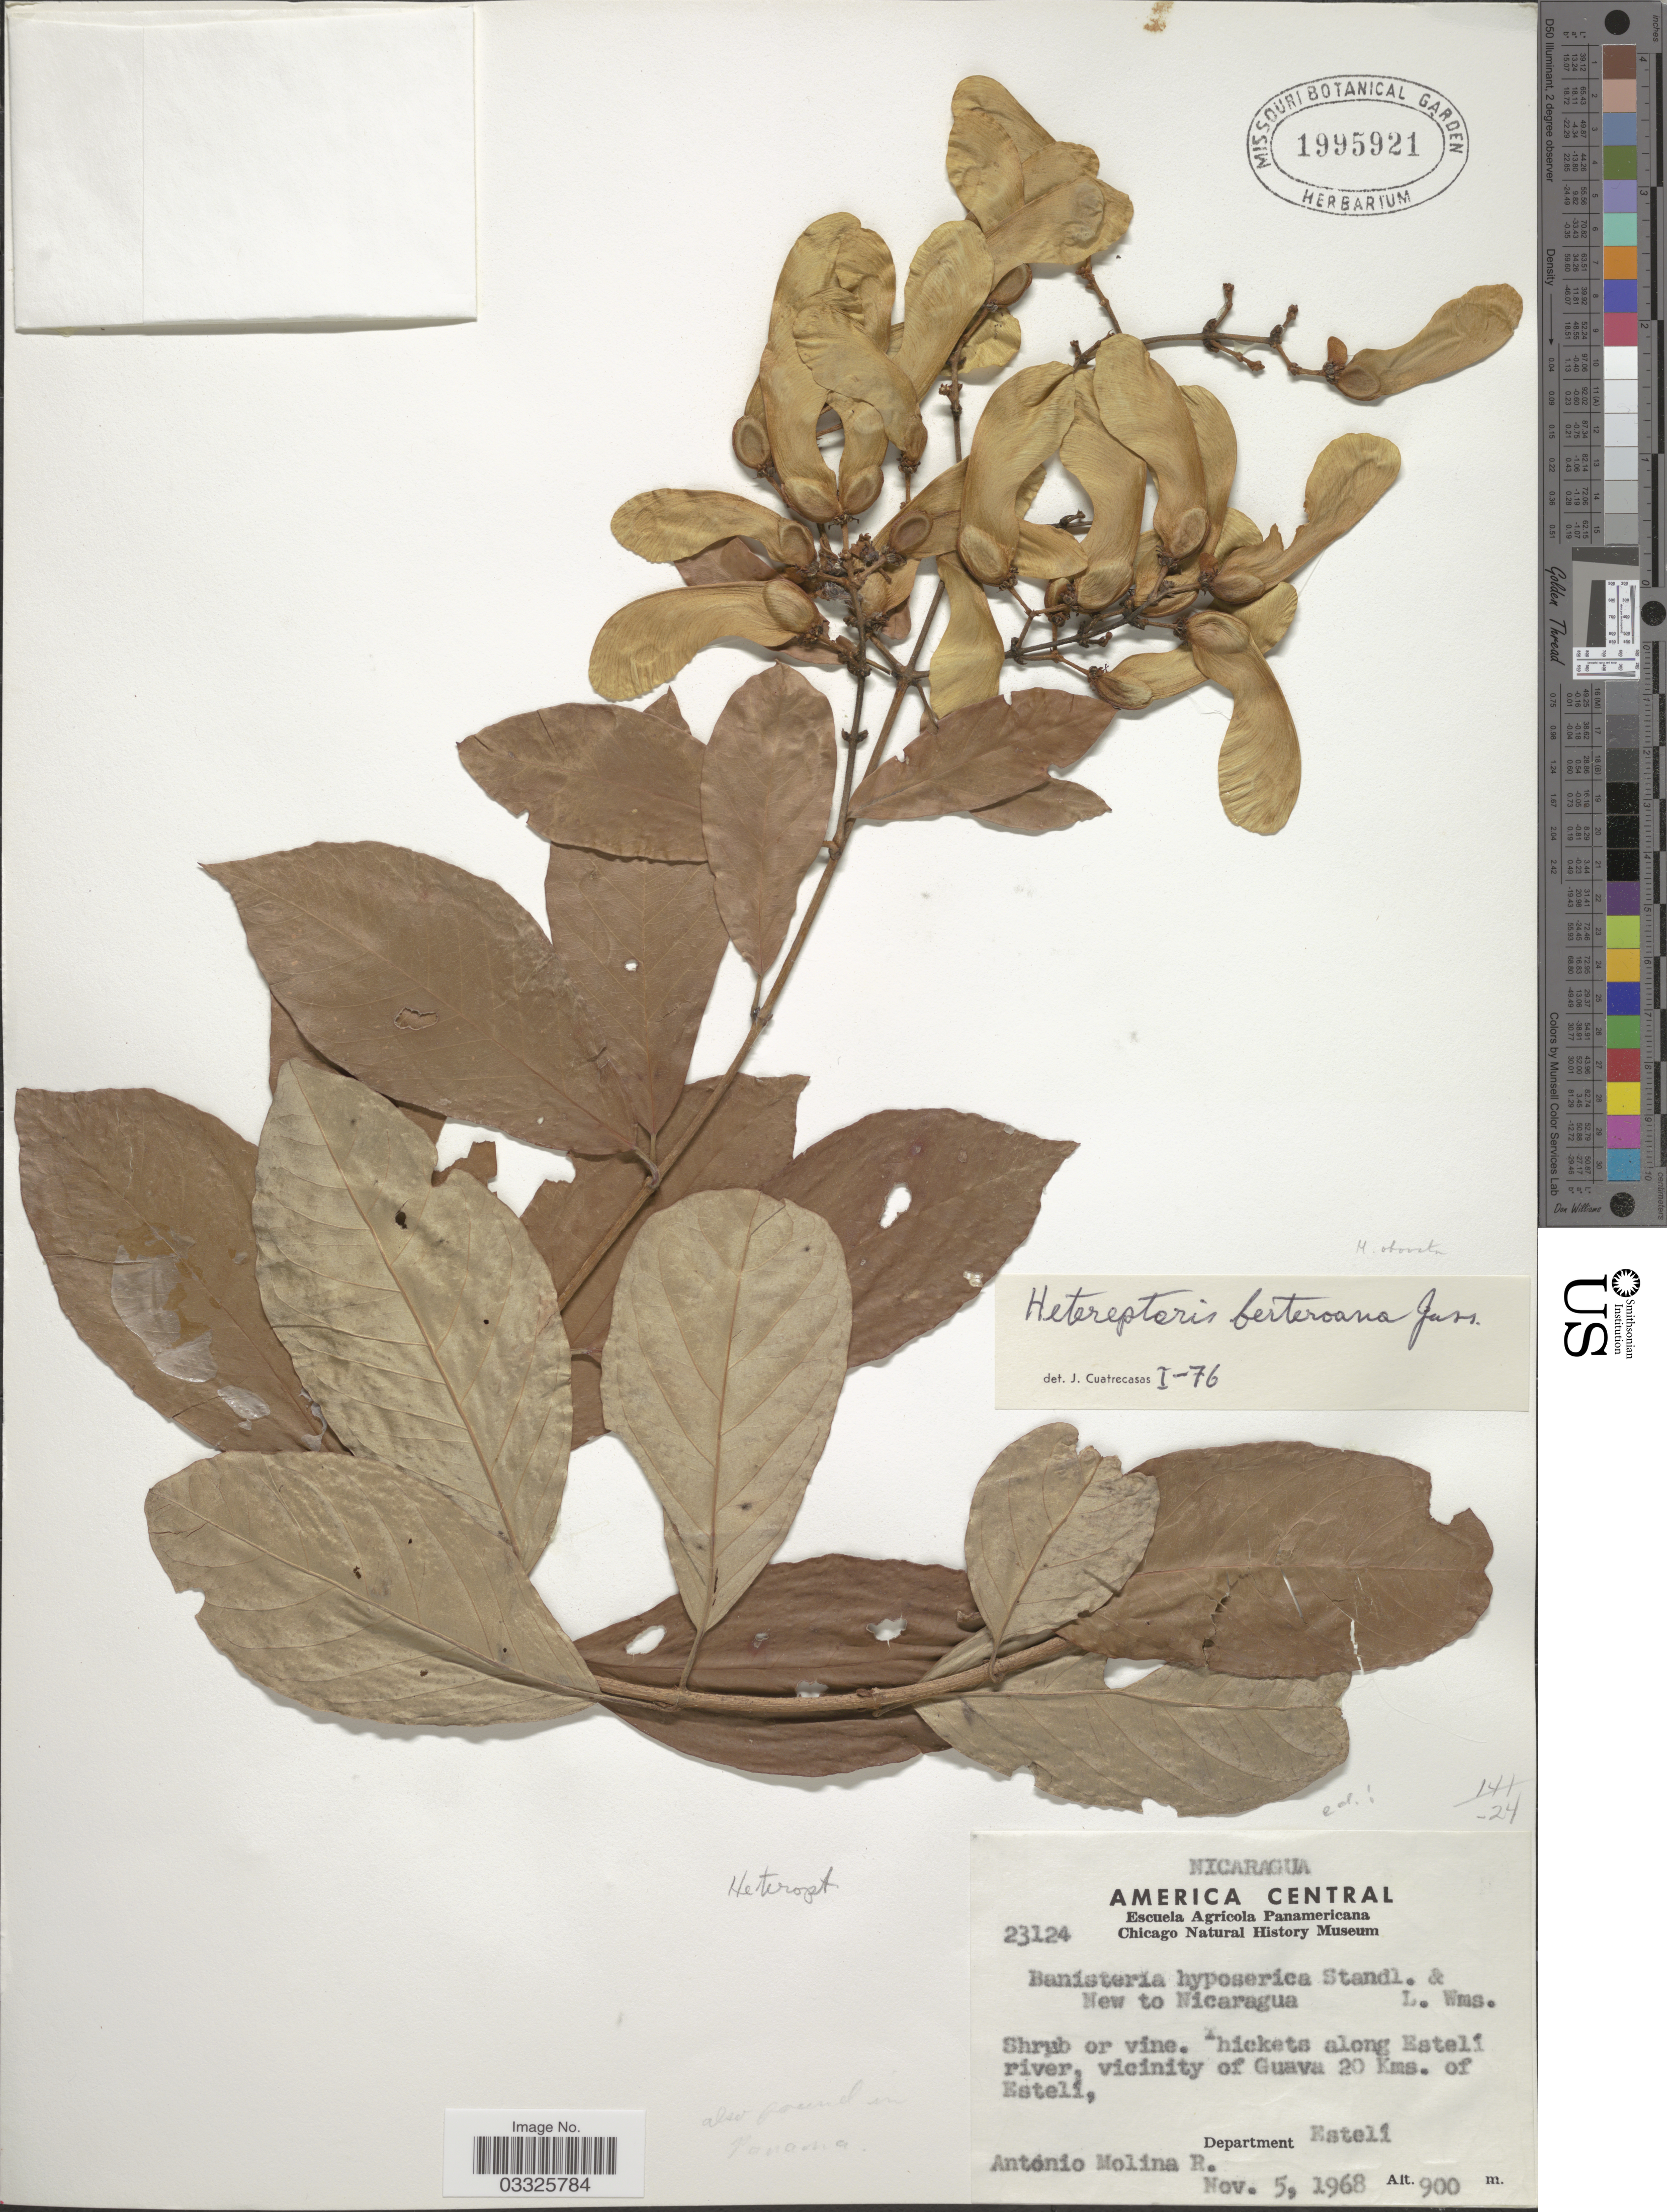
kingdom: Plantae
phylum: Tracheophyta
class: Magnoliopsida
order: Malpighiales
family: Malpighiaceae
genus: Heteropterys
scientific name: Heteropterys obovata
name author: (Small) Cuatrec. & Croat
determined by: Strong, Mark T., (BOT), Smithsonian Institution - National Museum of Natural History (UNITED STATES)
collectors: A. Molina R.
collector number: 23124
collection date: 1968-11-05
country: Nicaragua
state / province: Esteli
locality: Thickets along Estelí river, vicinity of Guava 20 Kms. of Estelí, Department Estelí.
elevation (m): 900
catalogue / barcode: US 1995921